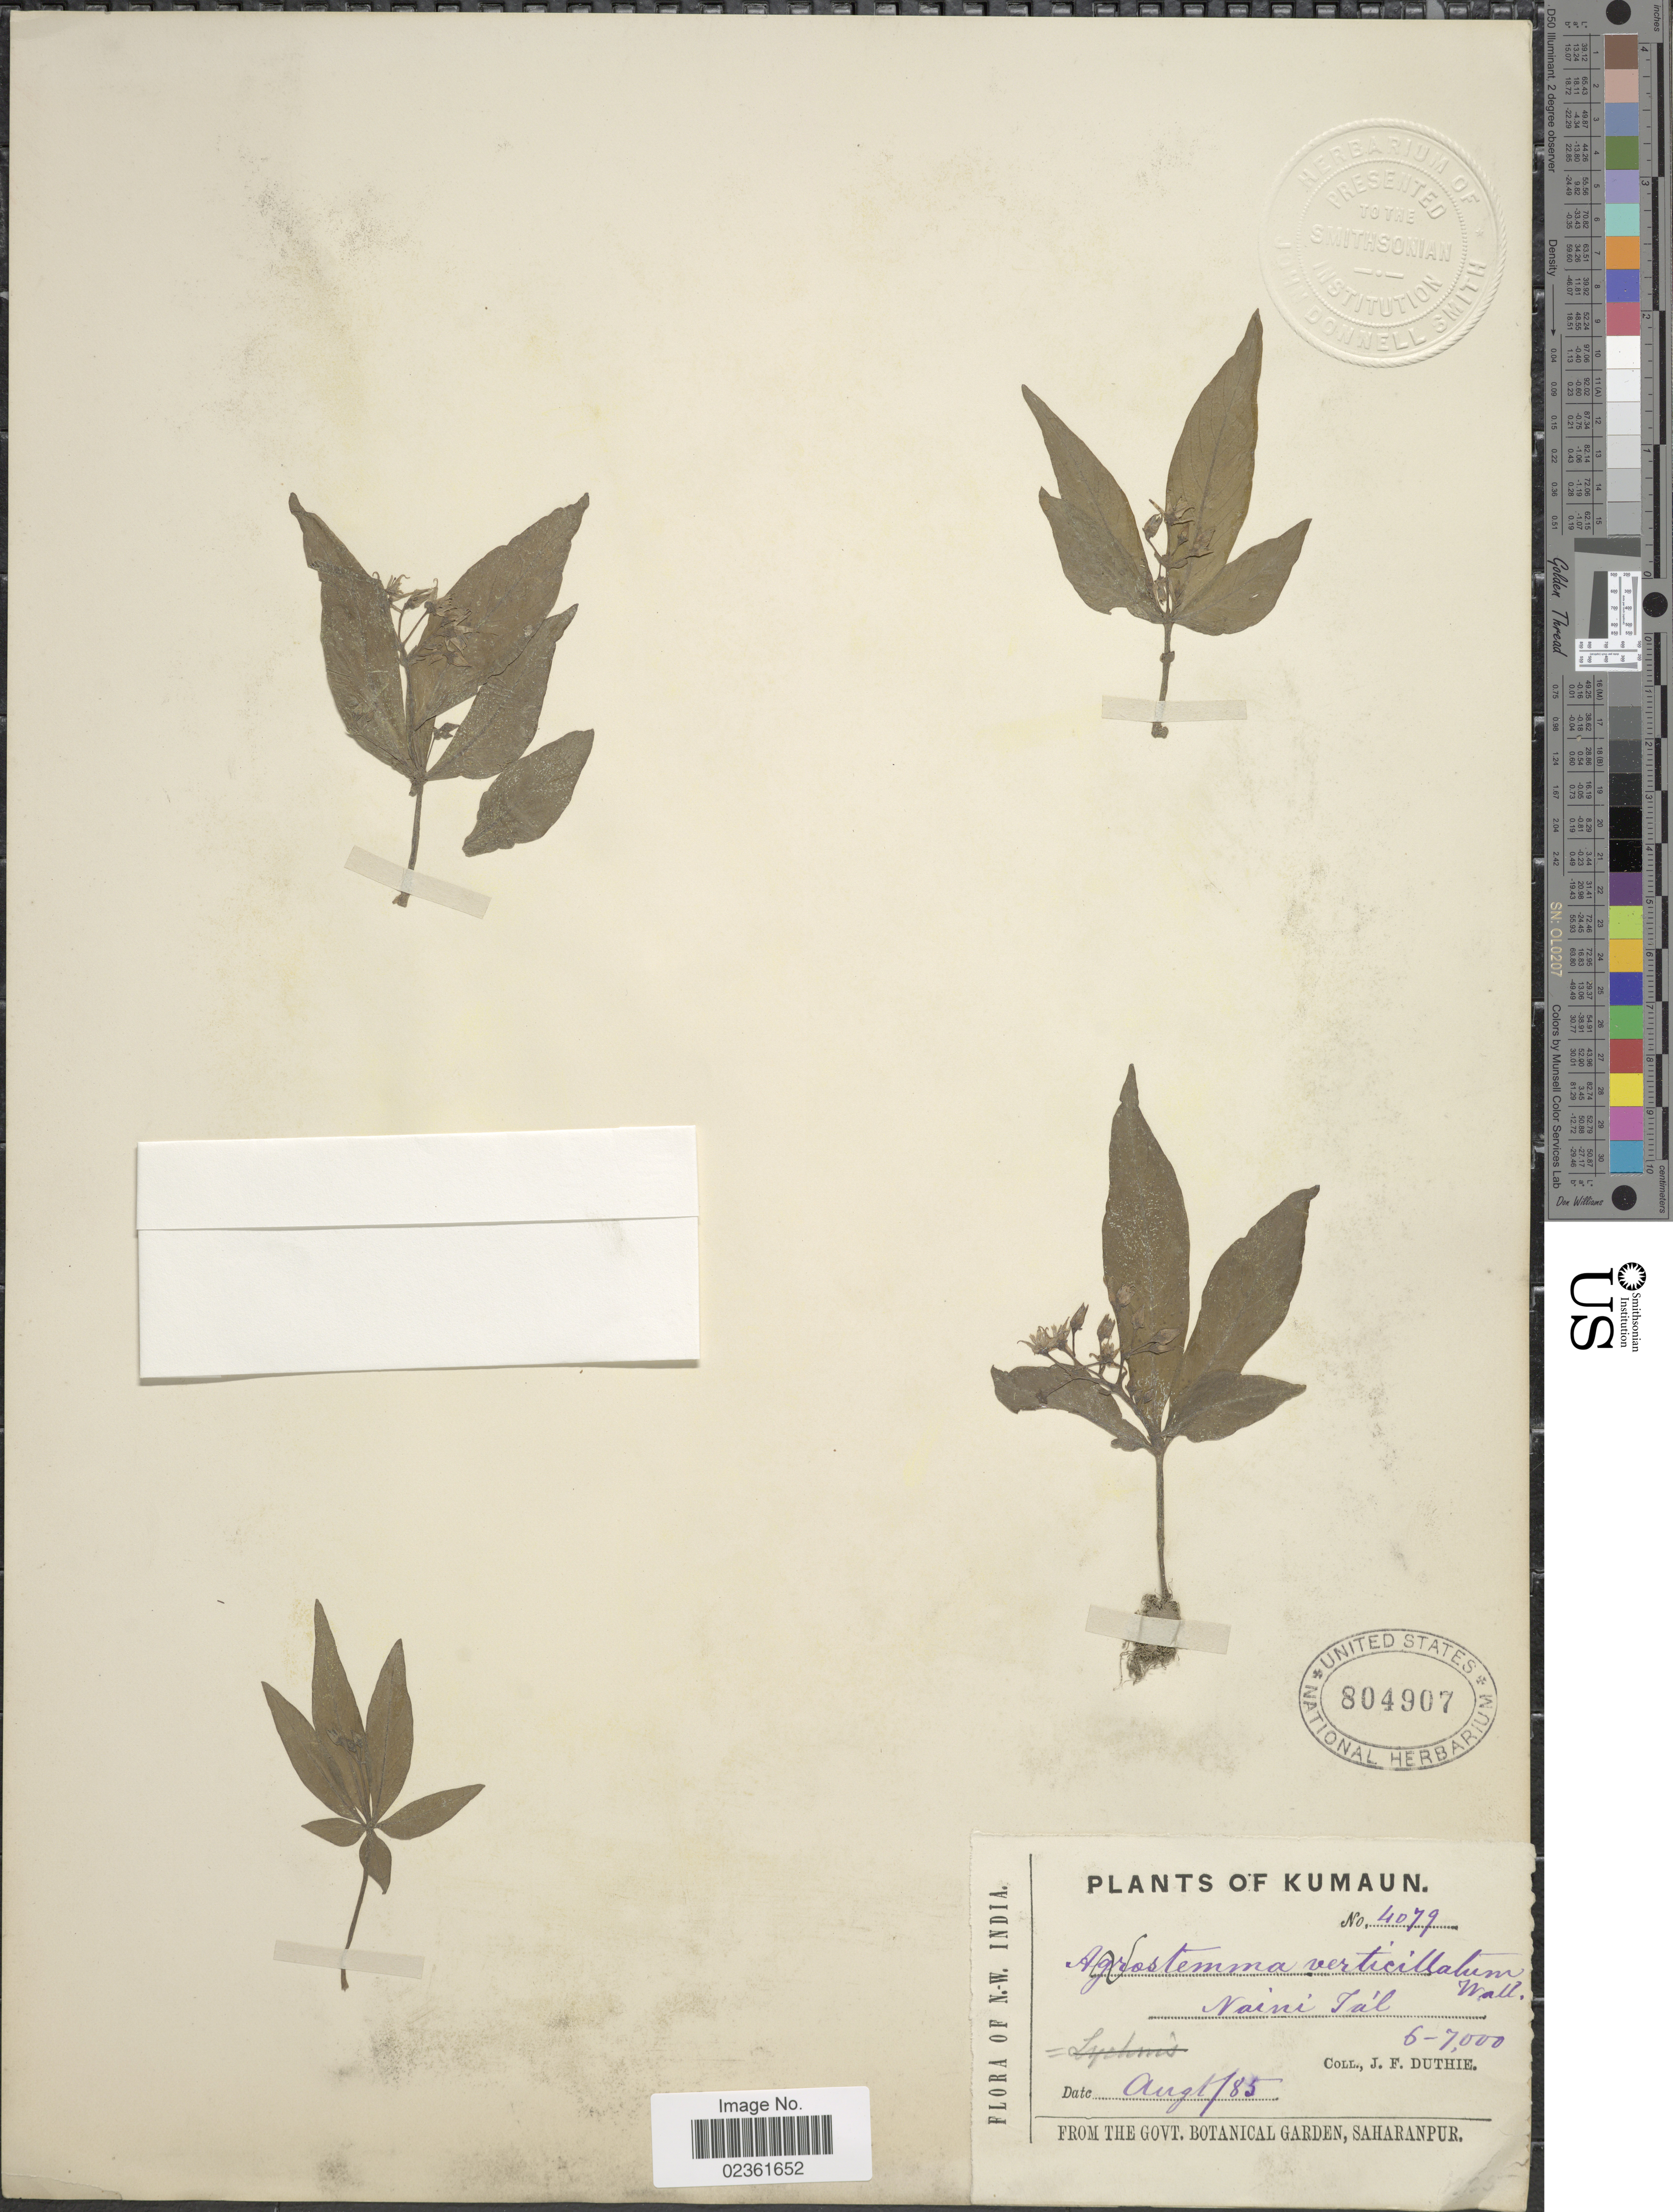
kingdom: Plantae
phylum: Tracheophyta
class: Magnoliopsida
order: Gentianales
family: Rubiaceae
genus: Argostemma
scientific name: Argostemma verticillatum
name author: Wall.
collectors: J. F. Duthie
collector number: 4079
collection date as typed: Transcribed d/m/y: /8/85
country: India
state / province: Uttarakhand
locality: N.W. India, Kumaun, Naini Ta'l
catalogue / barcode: US 804907